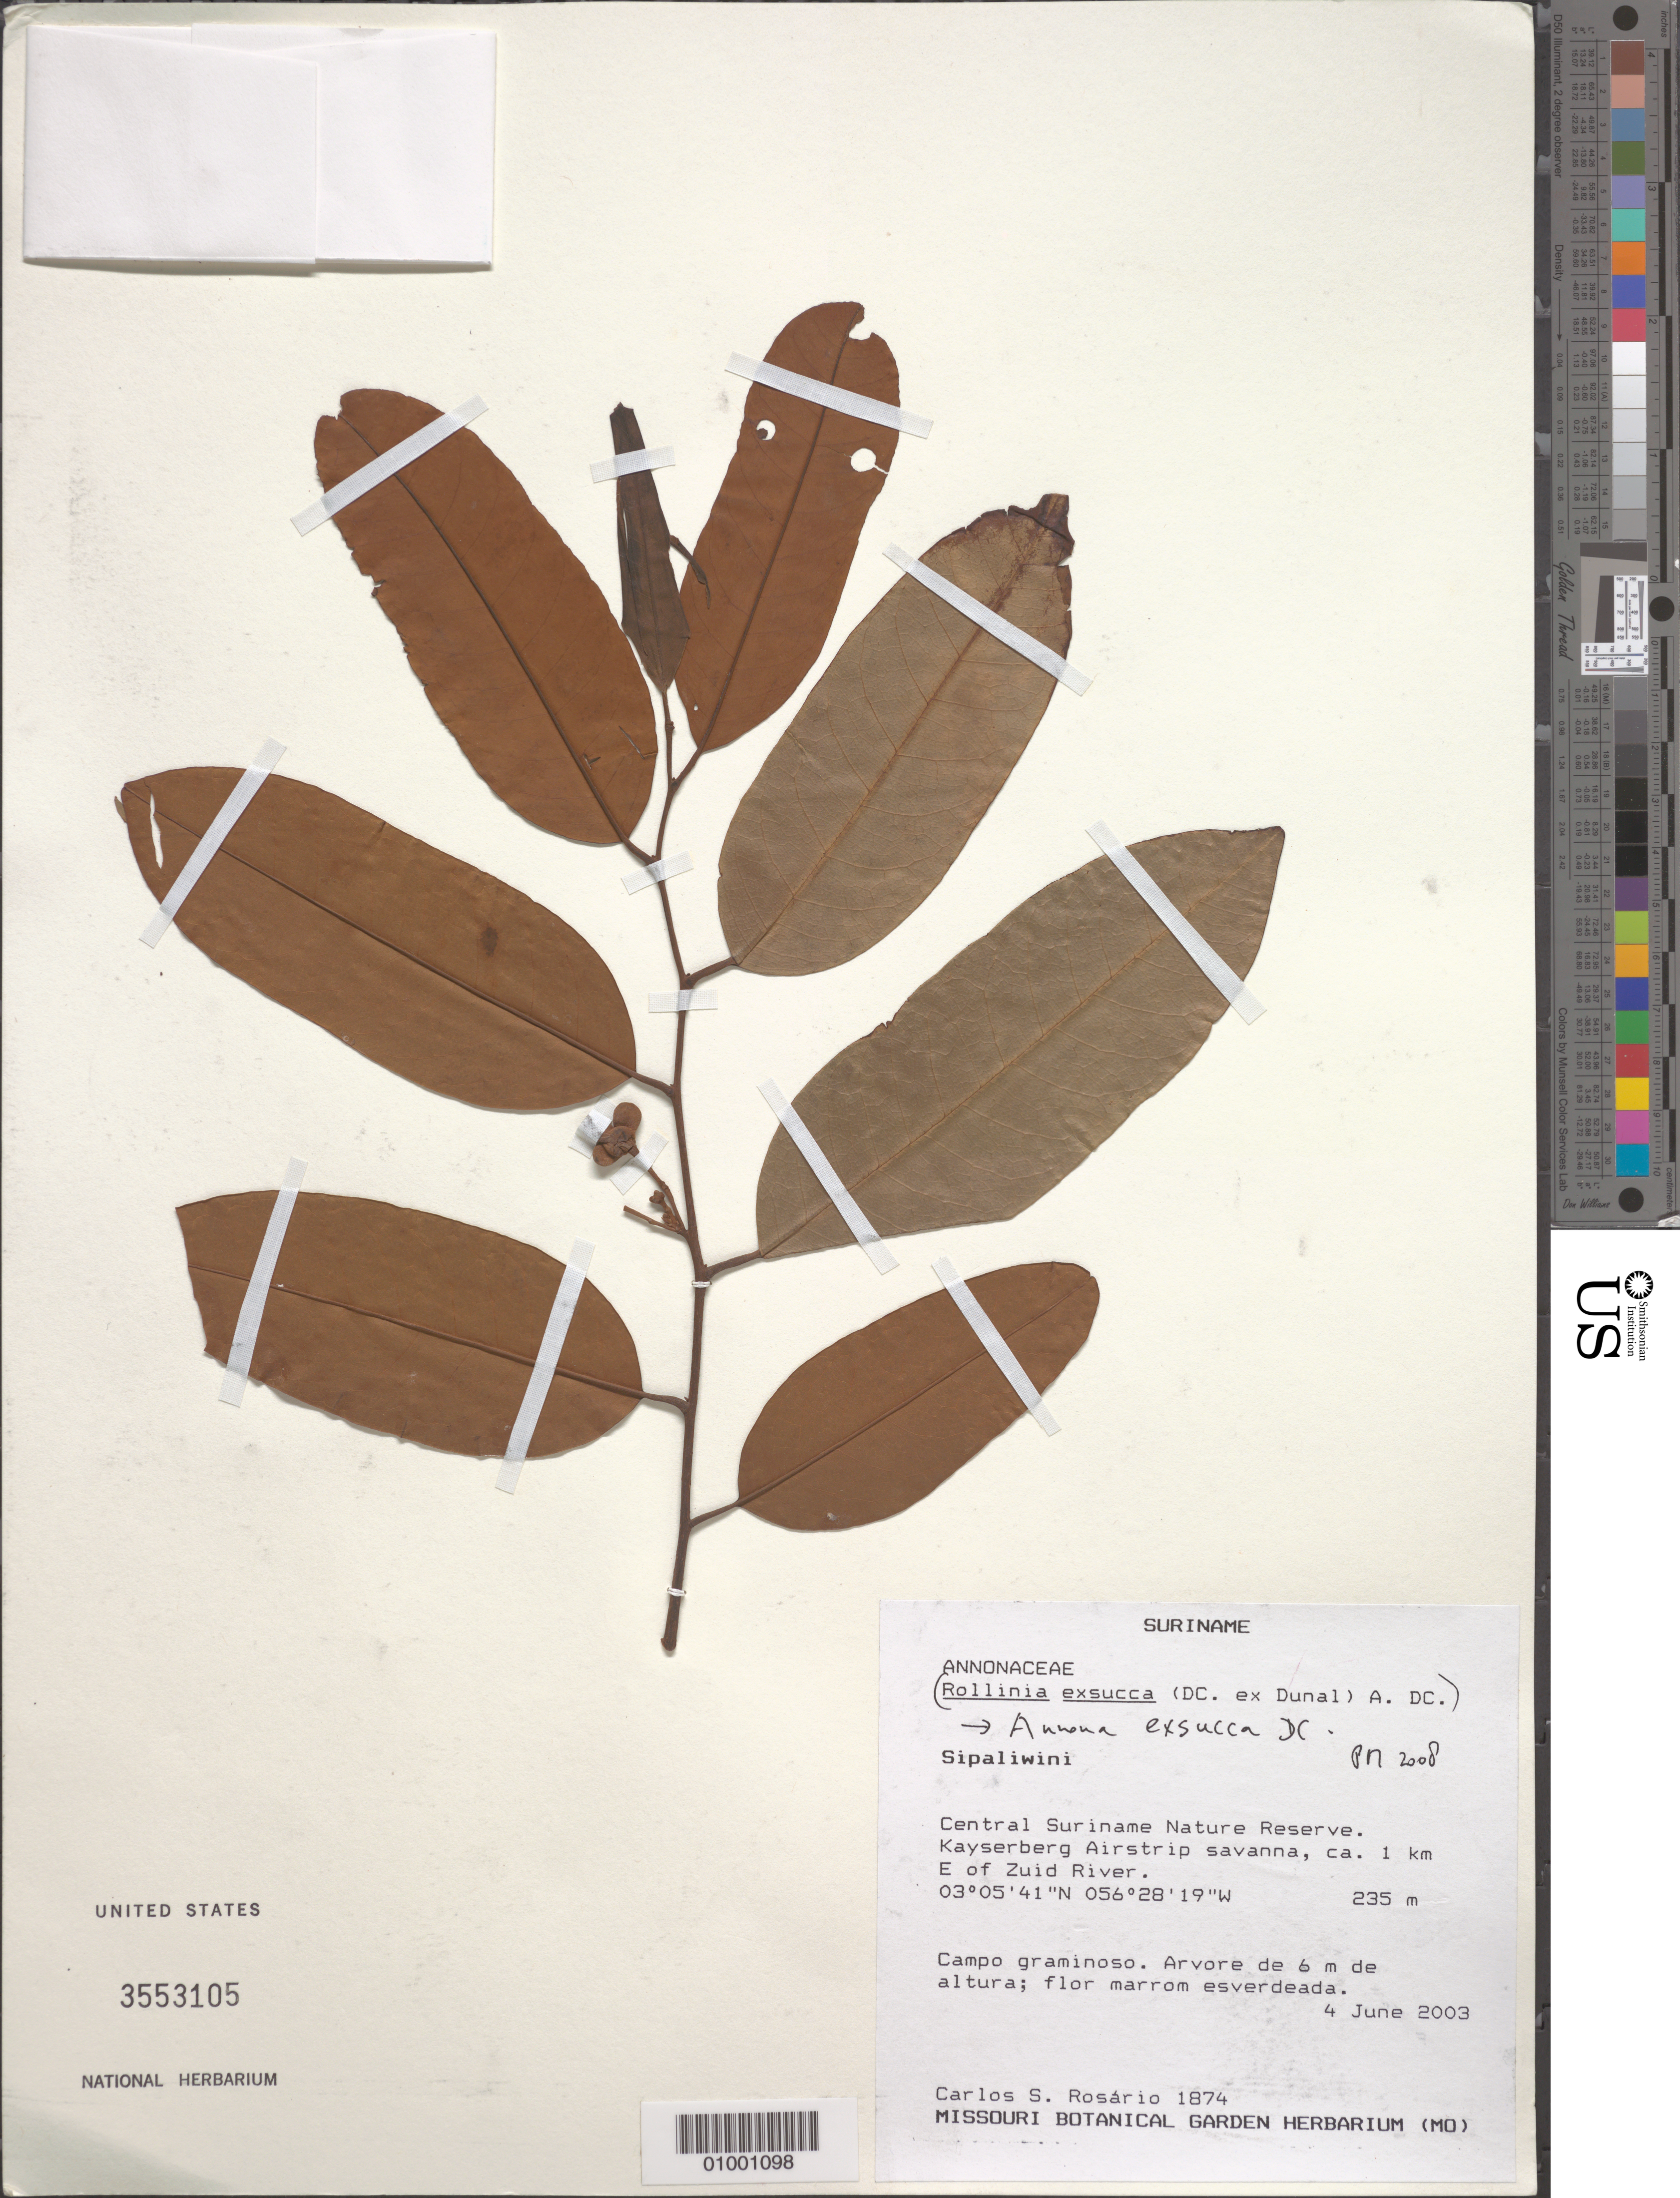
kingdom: Plantae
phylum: Tracheophyta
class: Magnoliopsida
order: Magnoliales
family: Annonaceae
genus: Annona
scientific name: Annona exsucca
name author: DC. ex Dunal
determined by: Maas, Paul J. M.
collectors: C. S. Rosário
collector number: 1874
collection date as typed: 4-Jun-03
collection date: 2003-06-04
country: Suriname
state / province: Sipaliwini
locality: Central SURINAMEe Nature Reserve. Kayserberg Airstrip savanna, ca 1km E of Zuid River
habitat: Campo graminoso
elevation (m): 235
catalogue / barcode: US 3553105